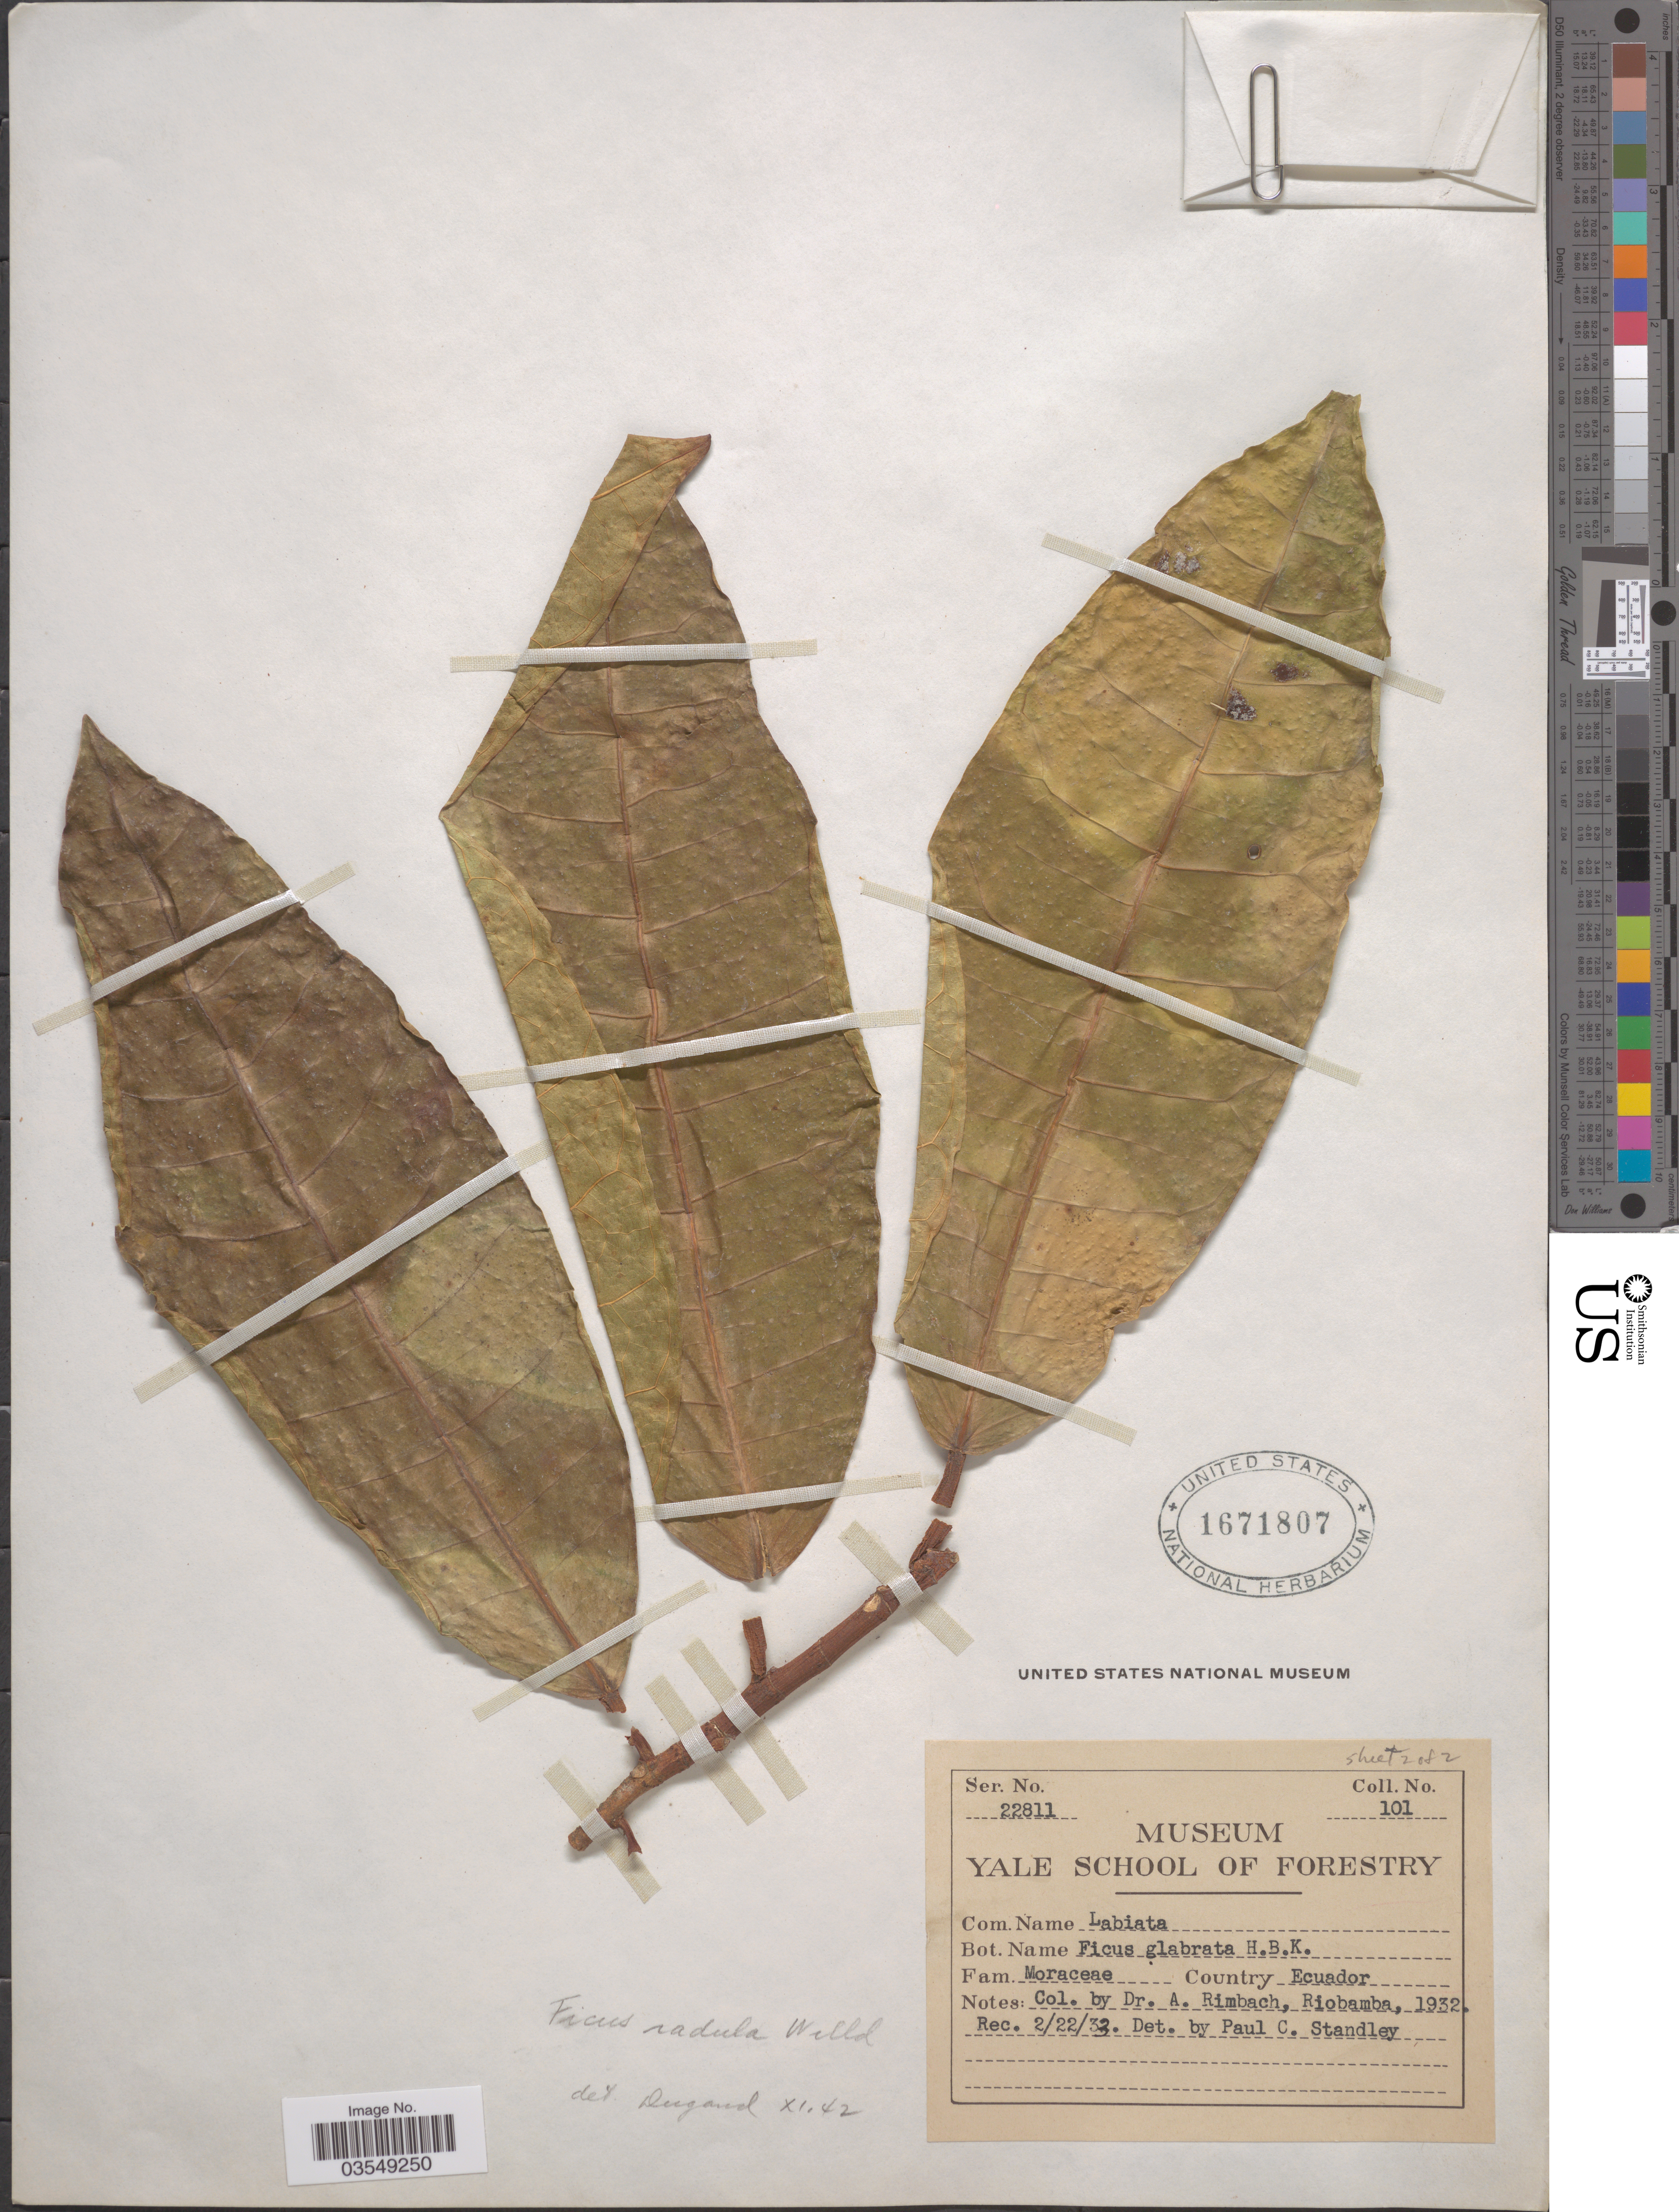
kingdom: Plantae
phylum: Tracheophyta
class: Magnoliopsida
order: Rosales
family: Moraceae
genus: Ficus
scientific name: Ficus radula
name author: Humb. & Bonpl. ex Willd.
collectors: A. Rimbach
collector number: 101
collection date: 1932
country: Ecuador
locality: Riobamba.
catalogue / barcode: US 1671807